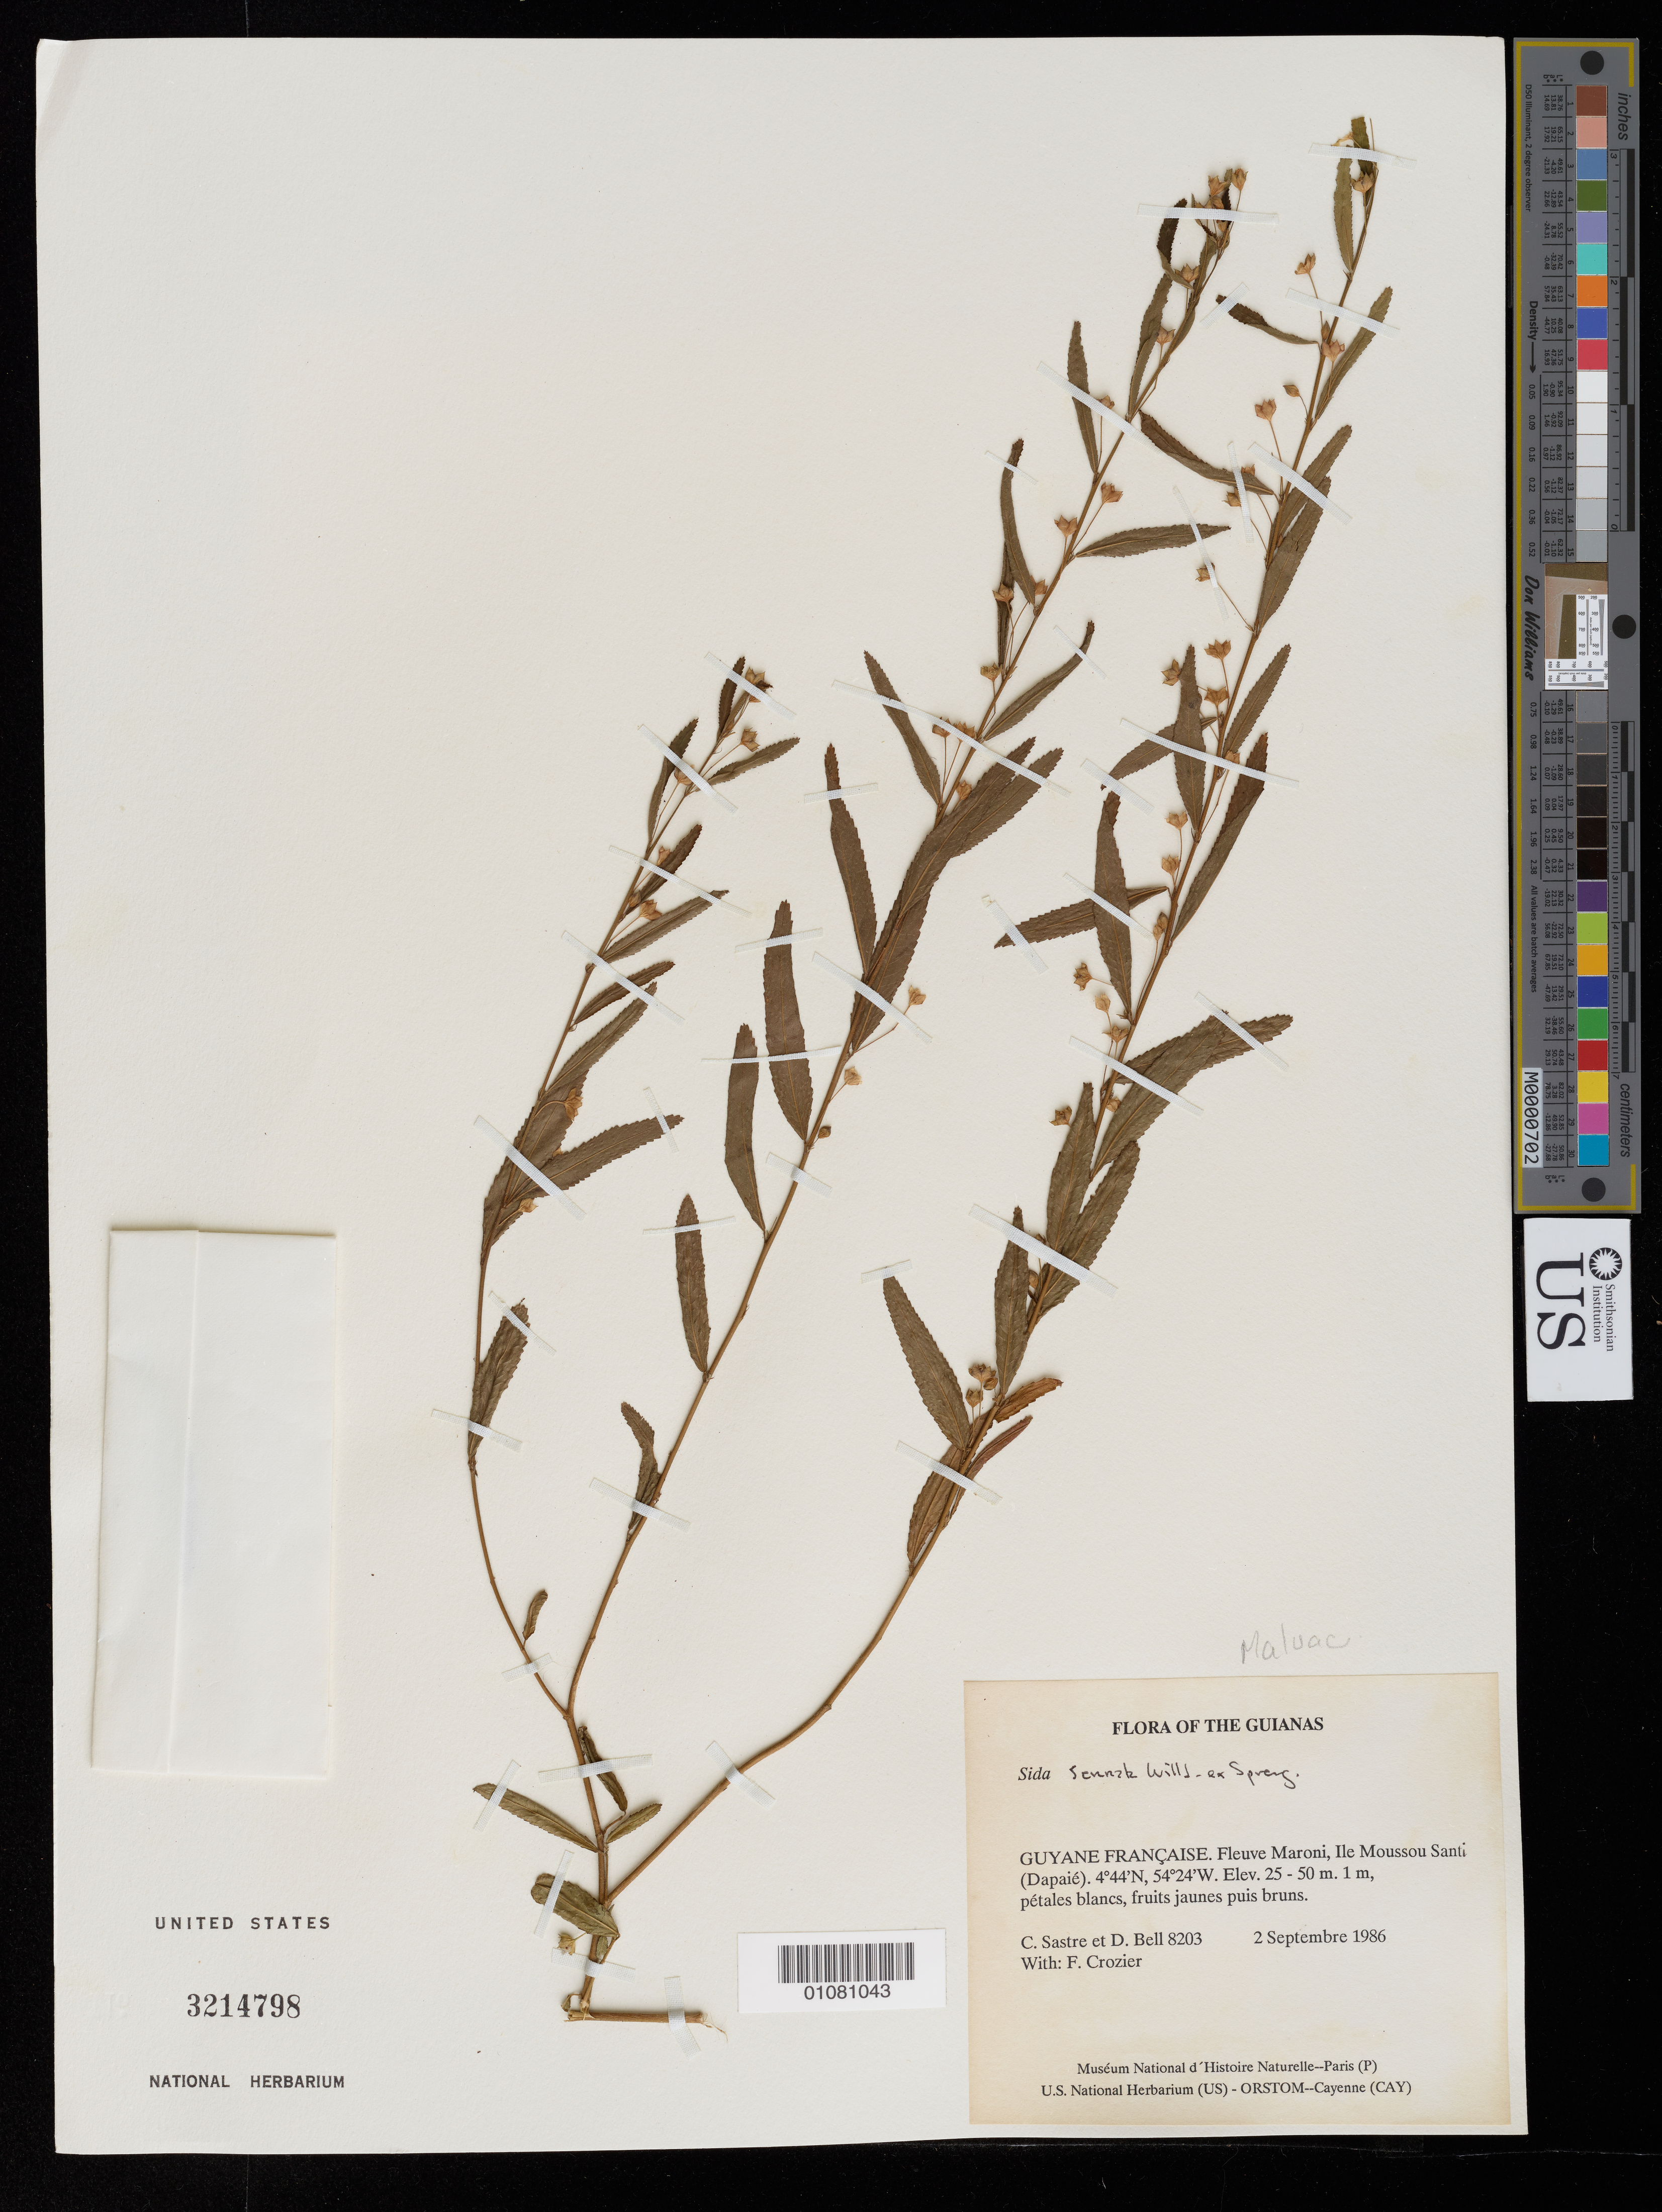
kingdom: Plantae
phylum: Tracheophyta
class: Magnoliopsida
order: Malvales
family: Malvaceae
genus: Sida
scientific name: Sida serrata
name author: Willd. ex Spreng.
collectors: C. H. L. Sastre, D. A. Bell & F. Crozier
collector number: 8203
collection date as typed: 2 September 1986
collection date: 1986-09-02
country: French Guiana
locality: Fleuve Maroni, Ile Moussou Santi (Dapaié)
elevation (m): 25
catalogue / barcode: US 3214798